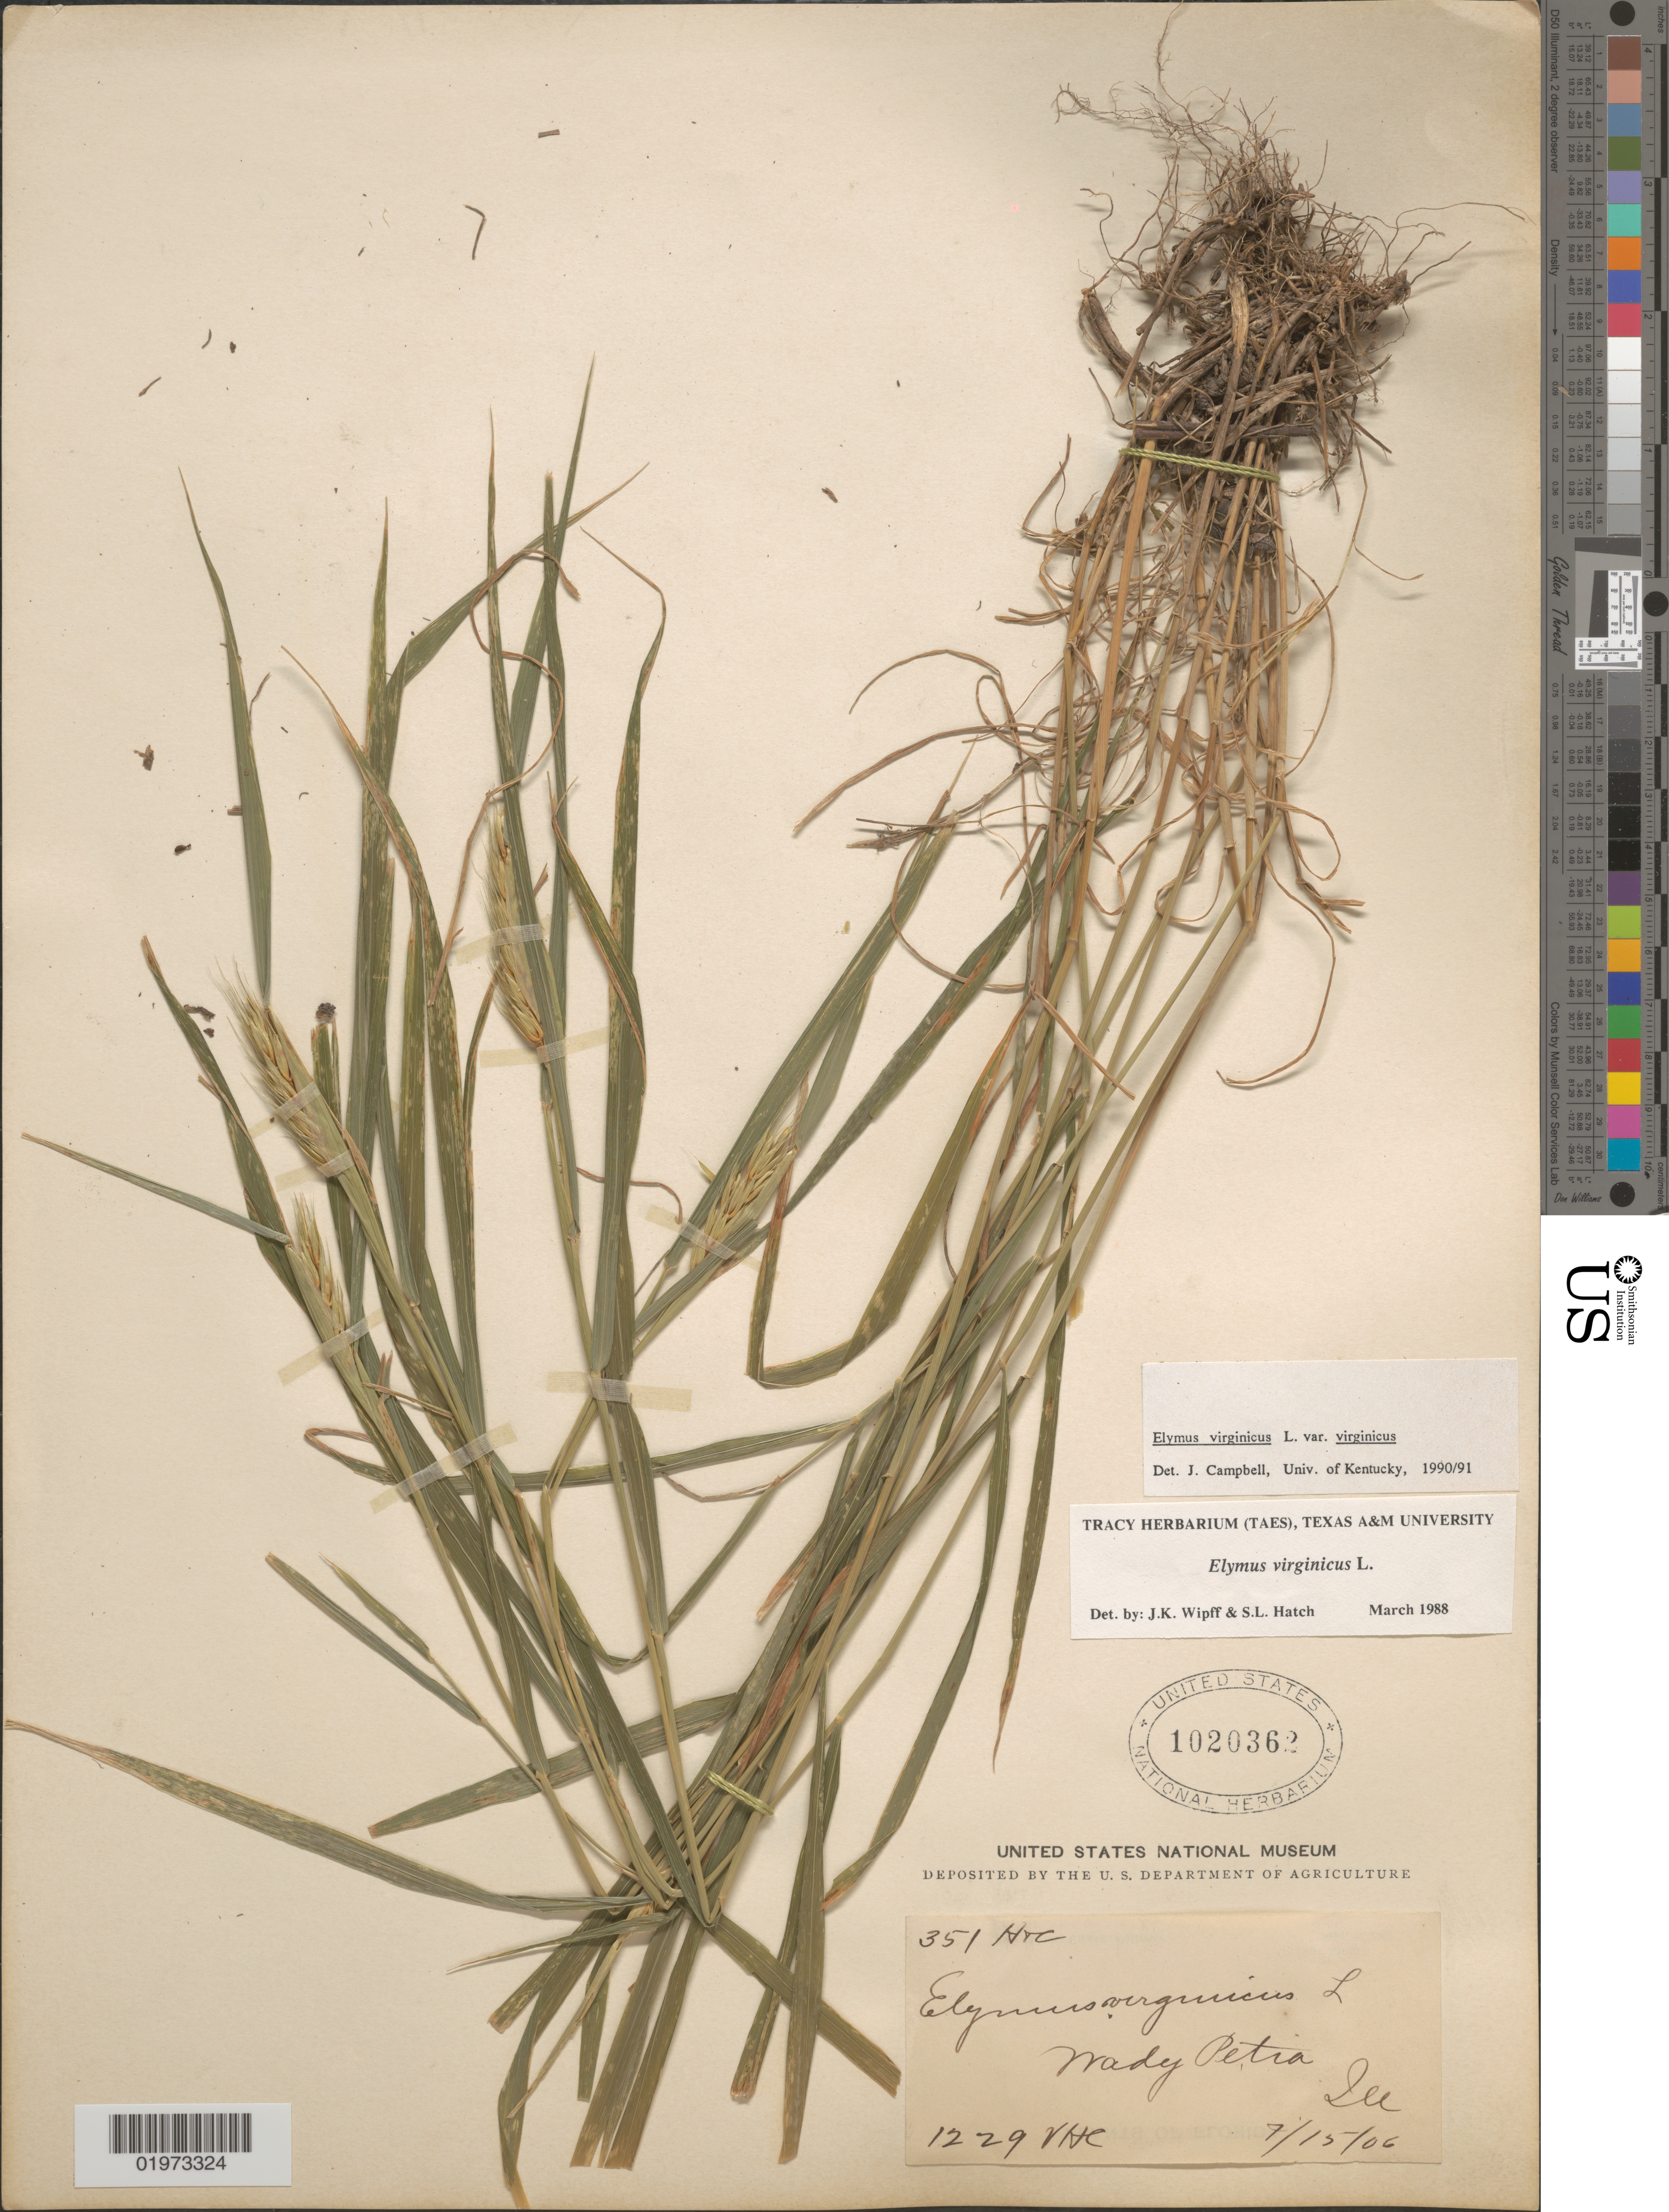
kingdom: Plantae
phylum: Tracheophyta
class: Liliopsida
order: Poales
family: Poaceae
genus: Elymus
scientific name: Elymus virginicus var. virginicus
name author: L.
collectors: V. H. C.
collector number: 1229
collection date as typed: Transcribed d/m/y: 15/7/6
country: United States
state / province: Illinois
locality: Wady Petra.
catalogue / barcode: US 1020362